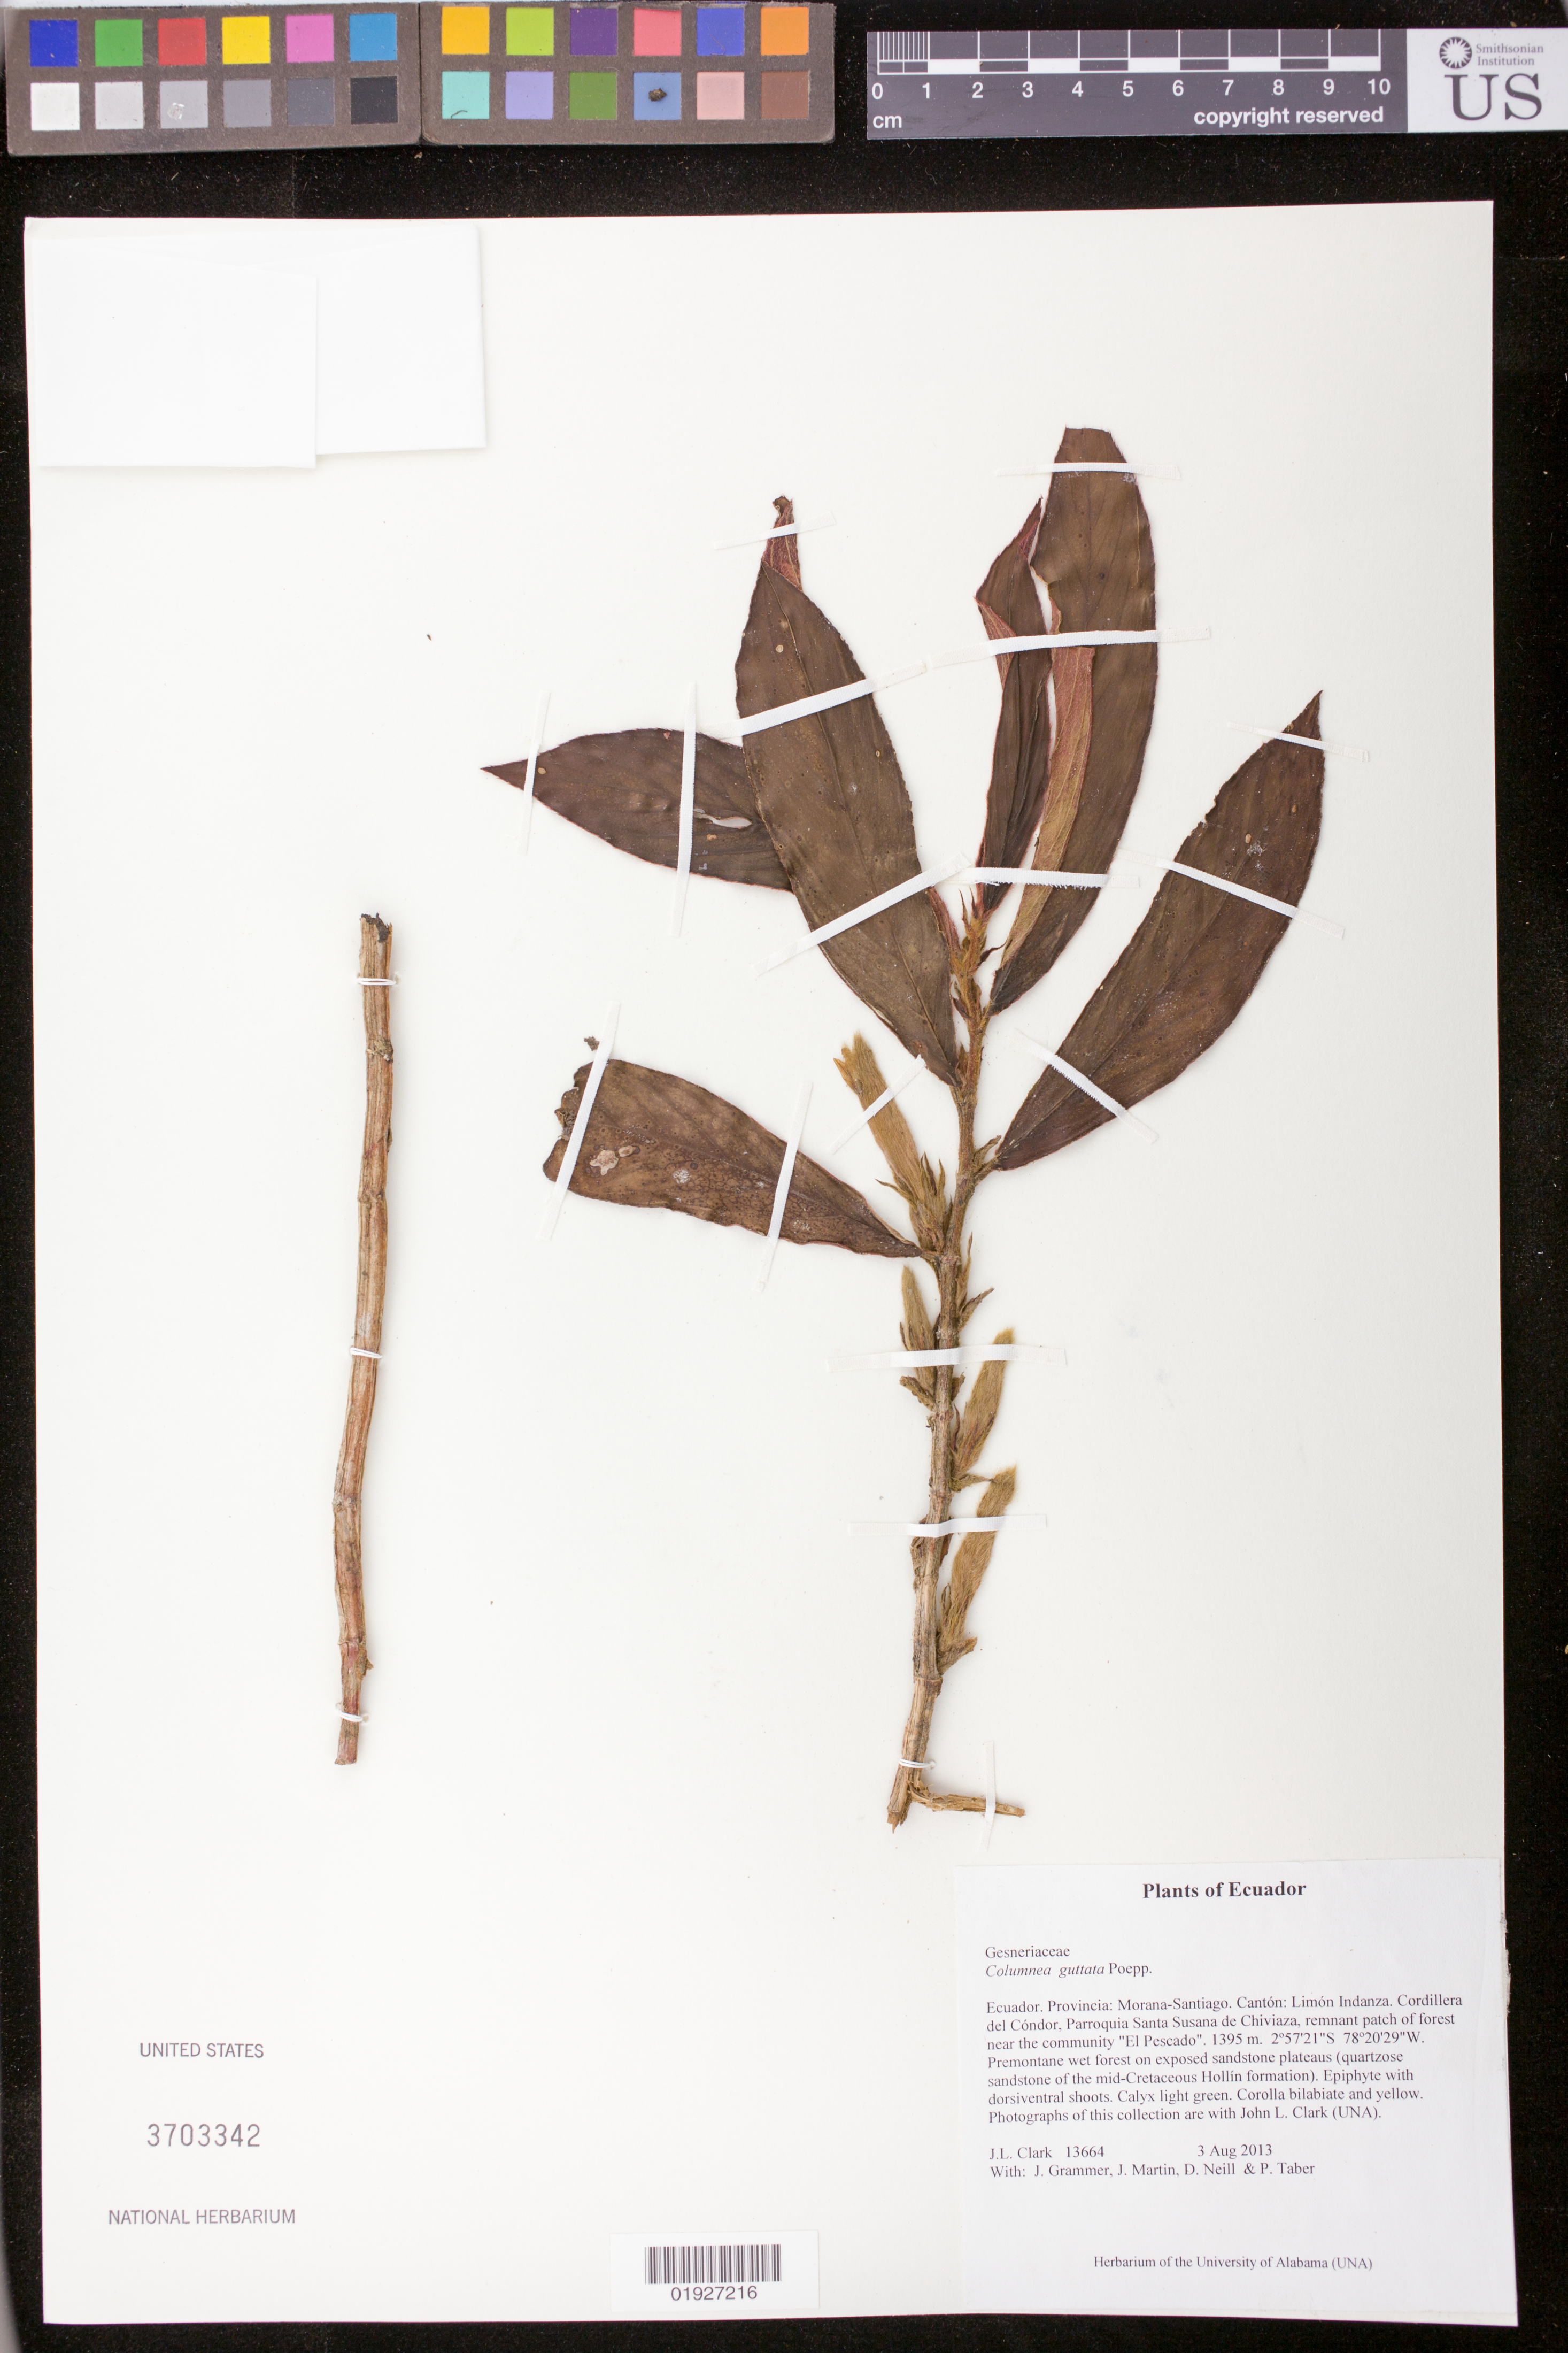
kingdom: Plantae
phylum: Tracheophyta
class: Magnoliopsida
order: Lamiales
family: Gesneriaceae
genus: Columnea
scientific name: Columnea guttata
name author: Poepp.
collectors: J. L. Clark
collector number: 13664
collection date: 2013-08-03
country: Ecuador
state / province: Morona-Santiago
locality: Canton: Limon Indanza. Cordillera del Condor, Parroquia Santa Susana de Chiviaza, remnant patch of forest near the community "El Pescado."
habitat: Premontane wet forest on exposed sandstone plateaus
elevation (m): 1395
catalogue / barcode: US 3703342